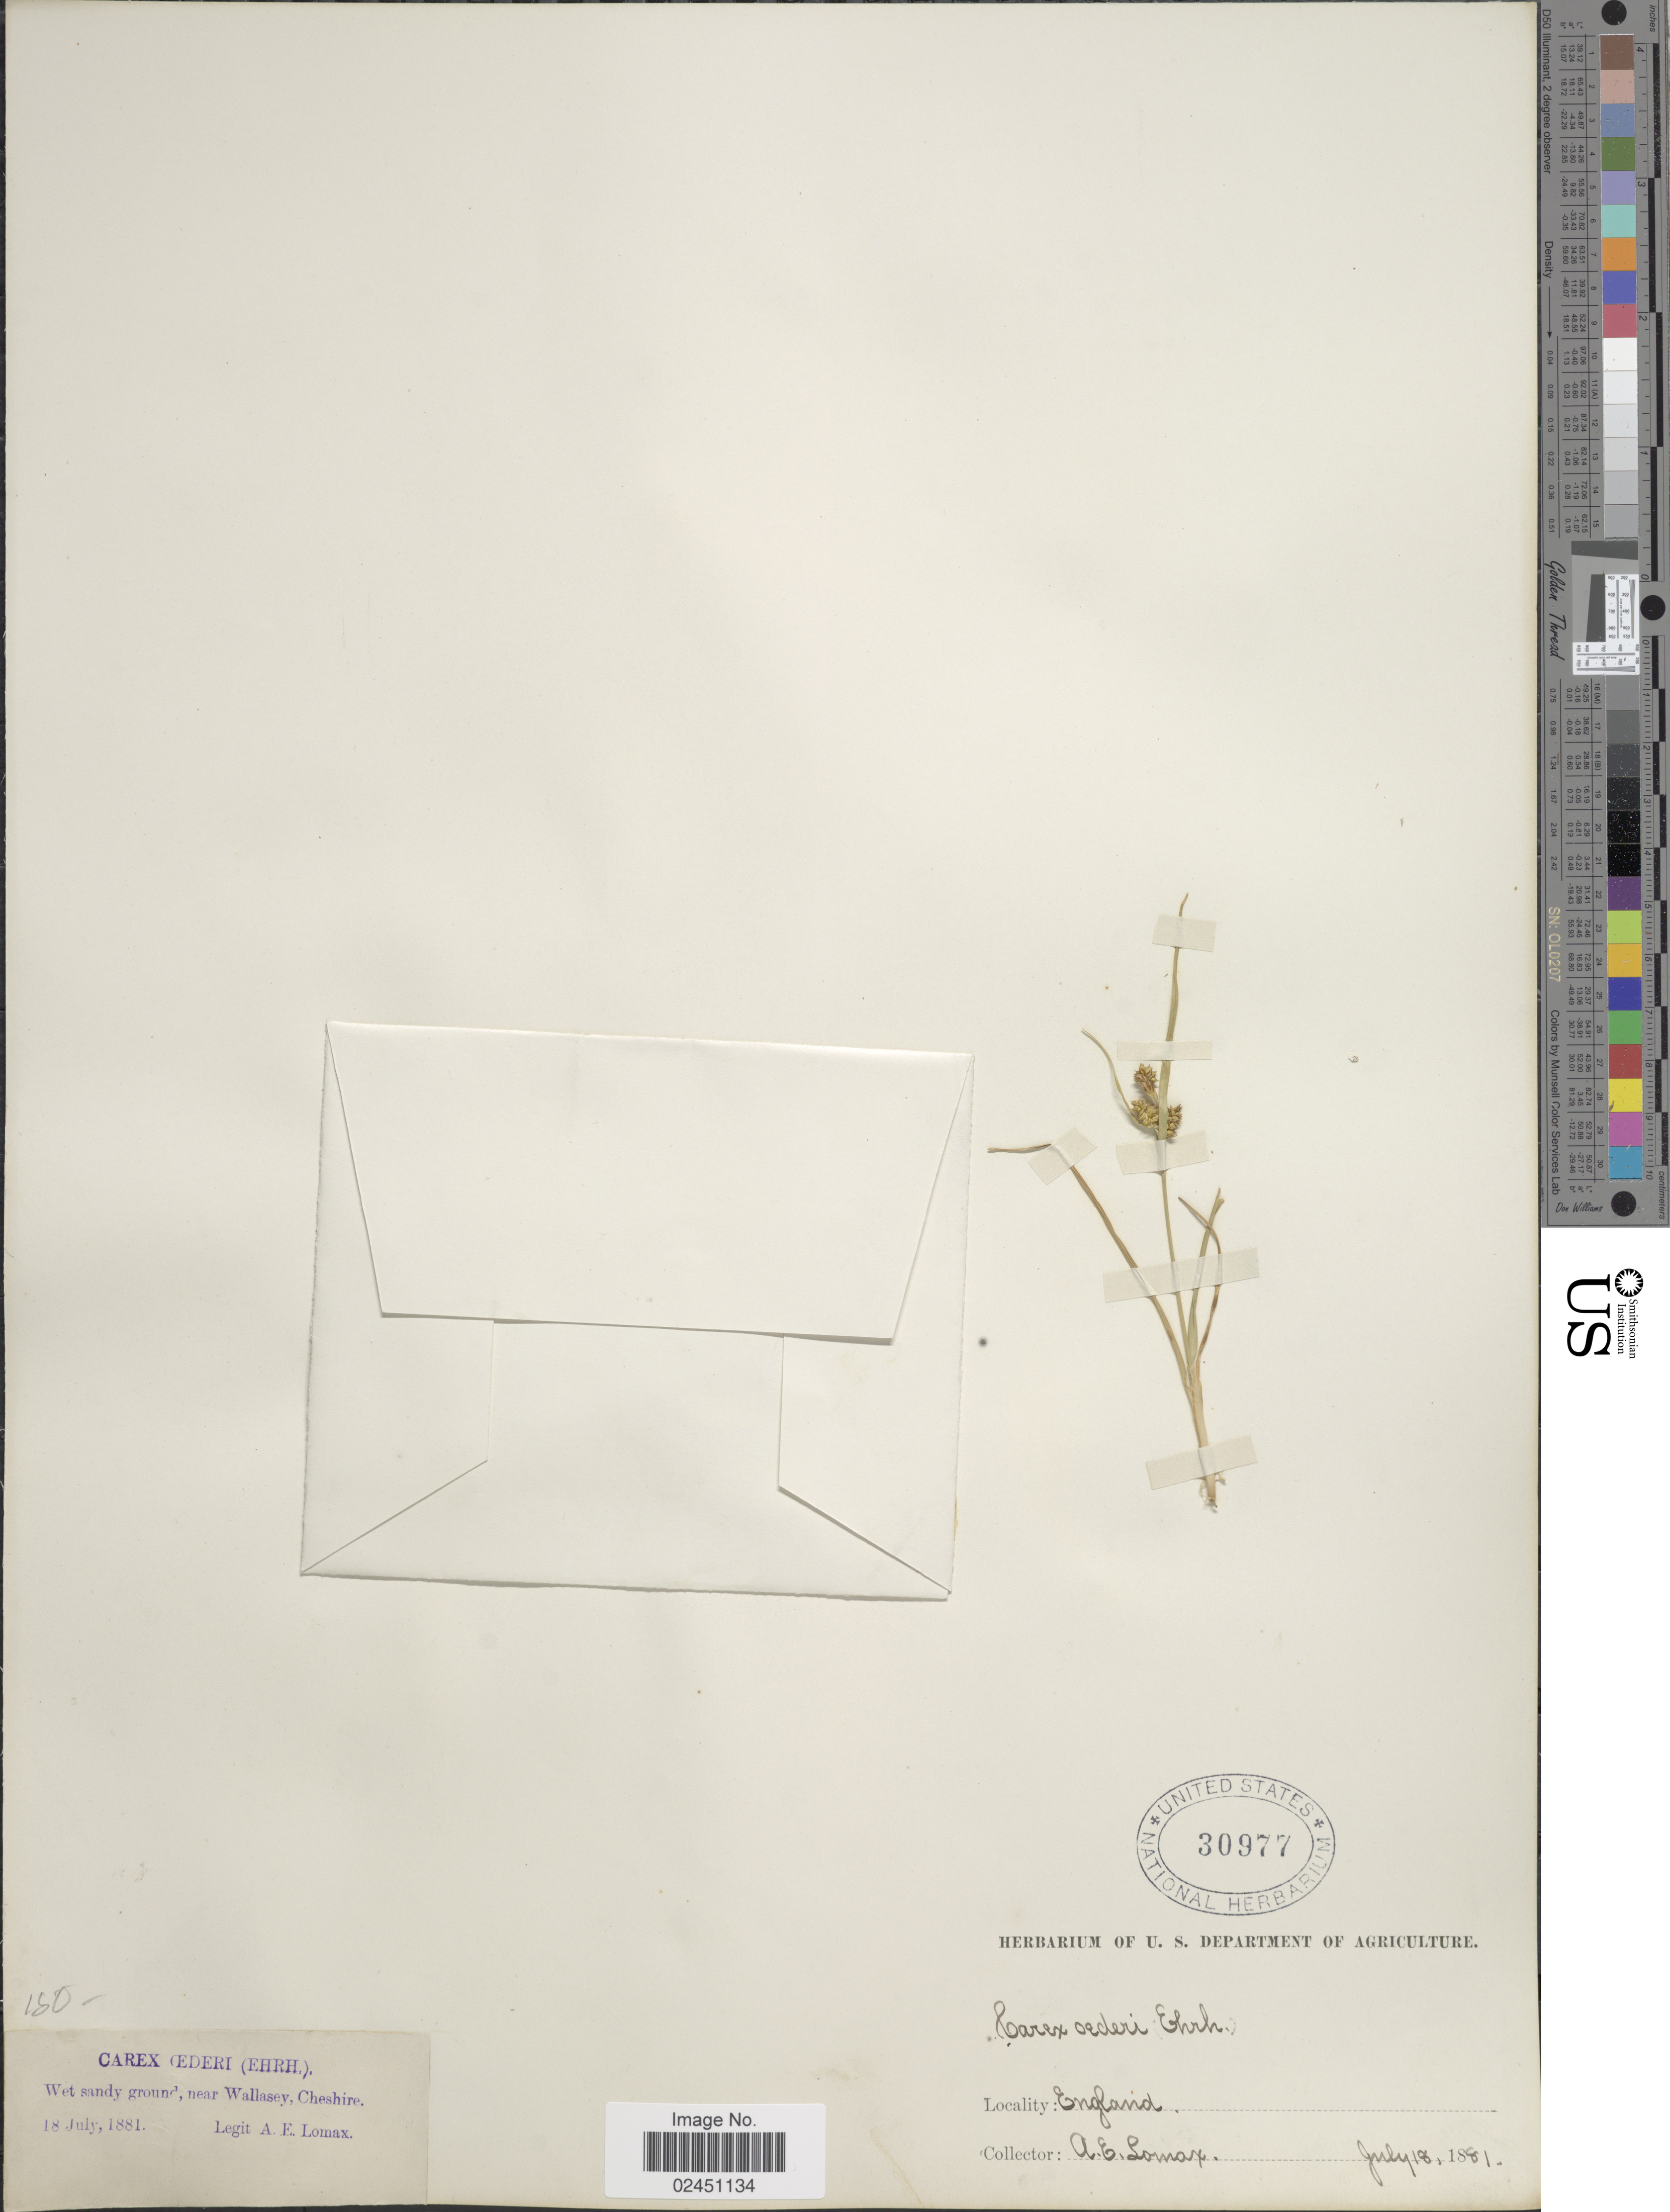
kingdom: Plantae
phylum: Tracheophyta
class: Liliopsida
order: Poales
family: Cyperaceae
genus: Carex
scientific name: Carex oederi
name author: Retz.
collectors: A. Lomax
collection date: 1881-07-17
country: United Kingdom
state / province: England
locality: Near Wallasey, Cheshire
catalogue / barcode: US 30977